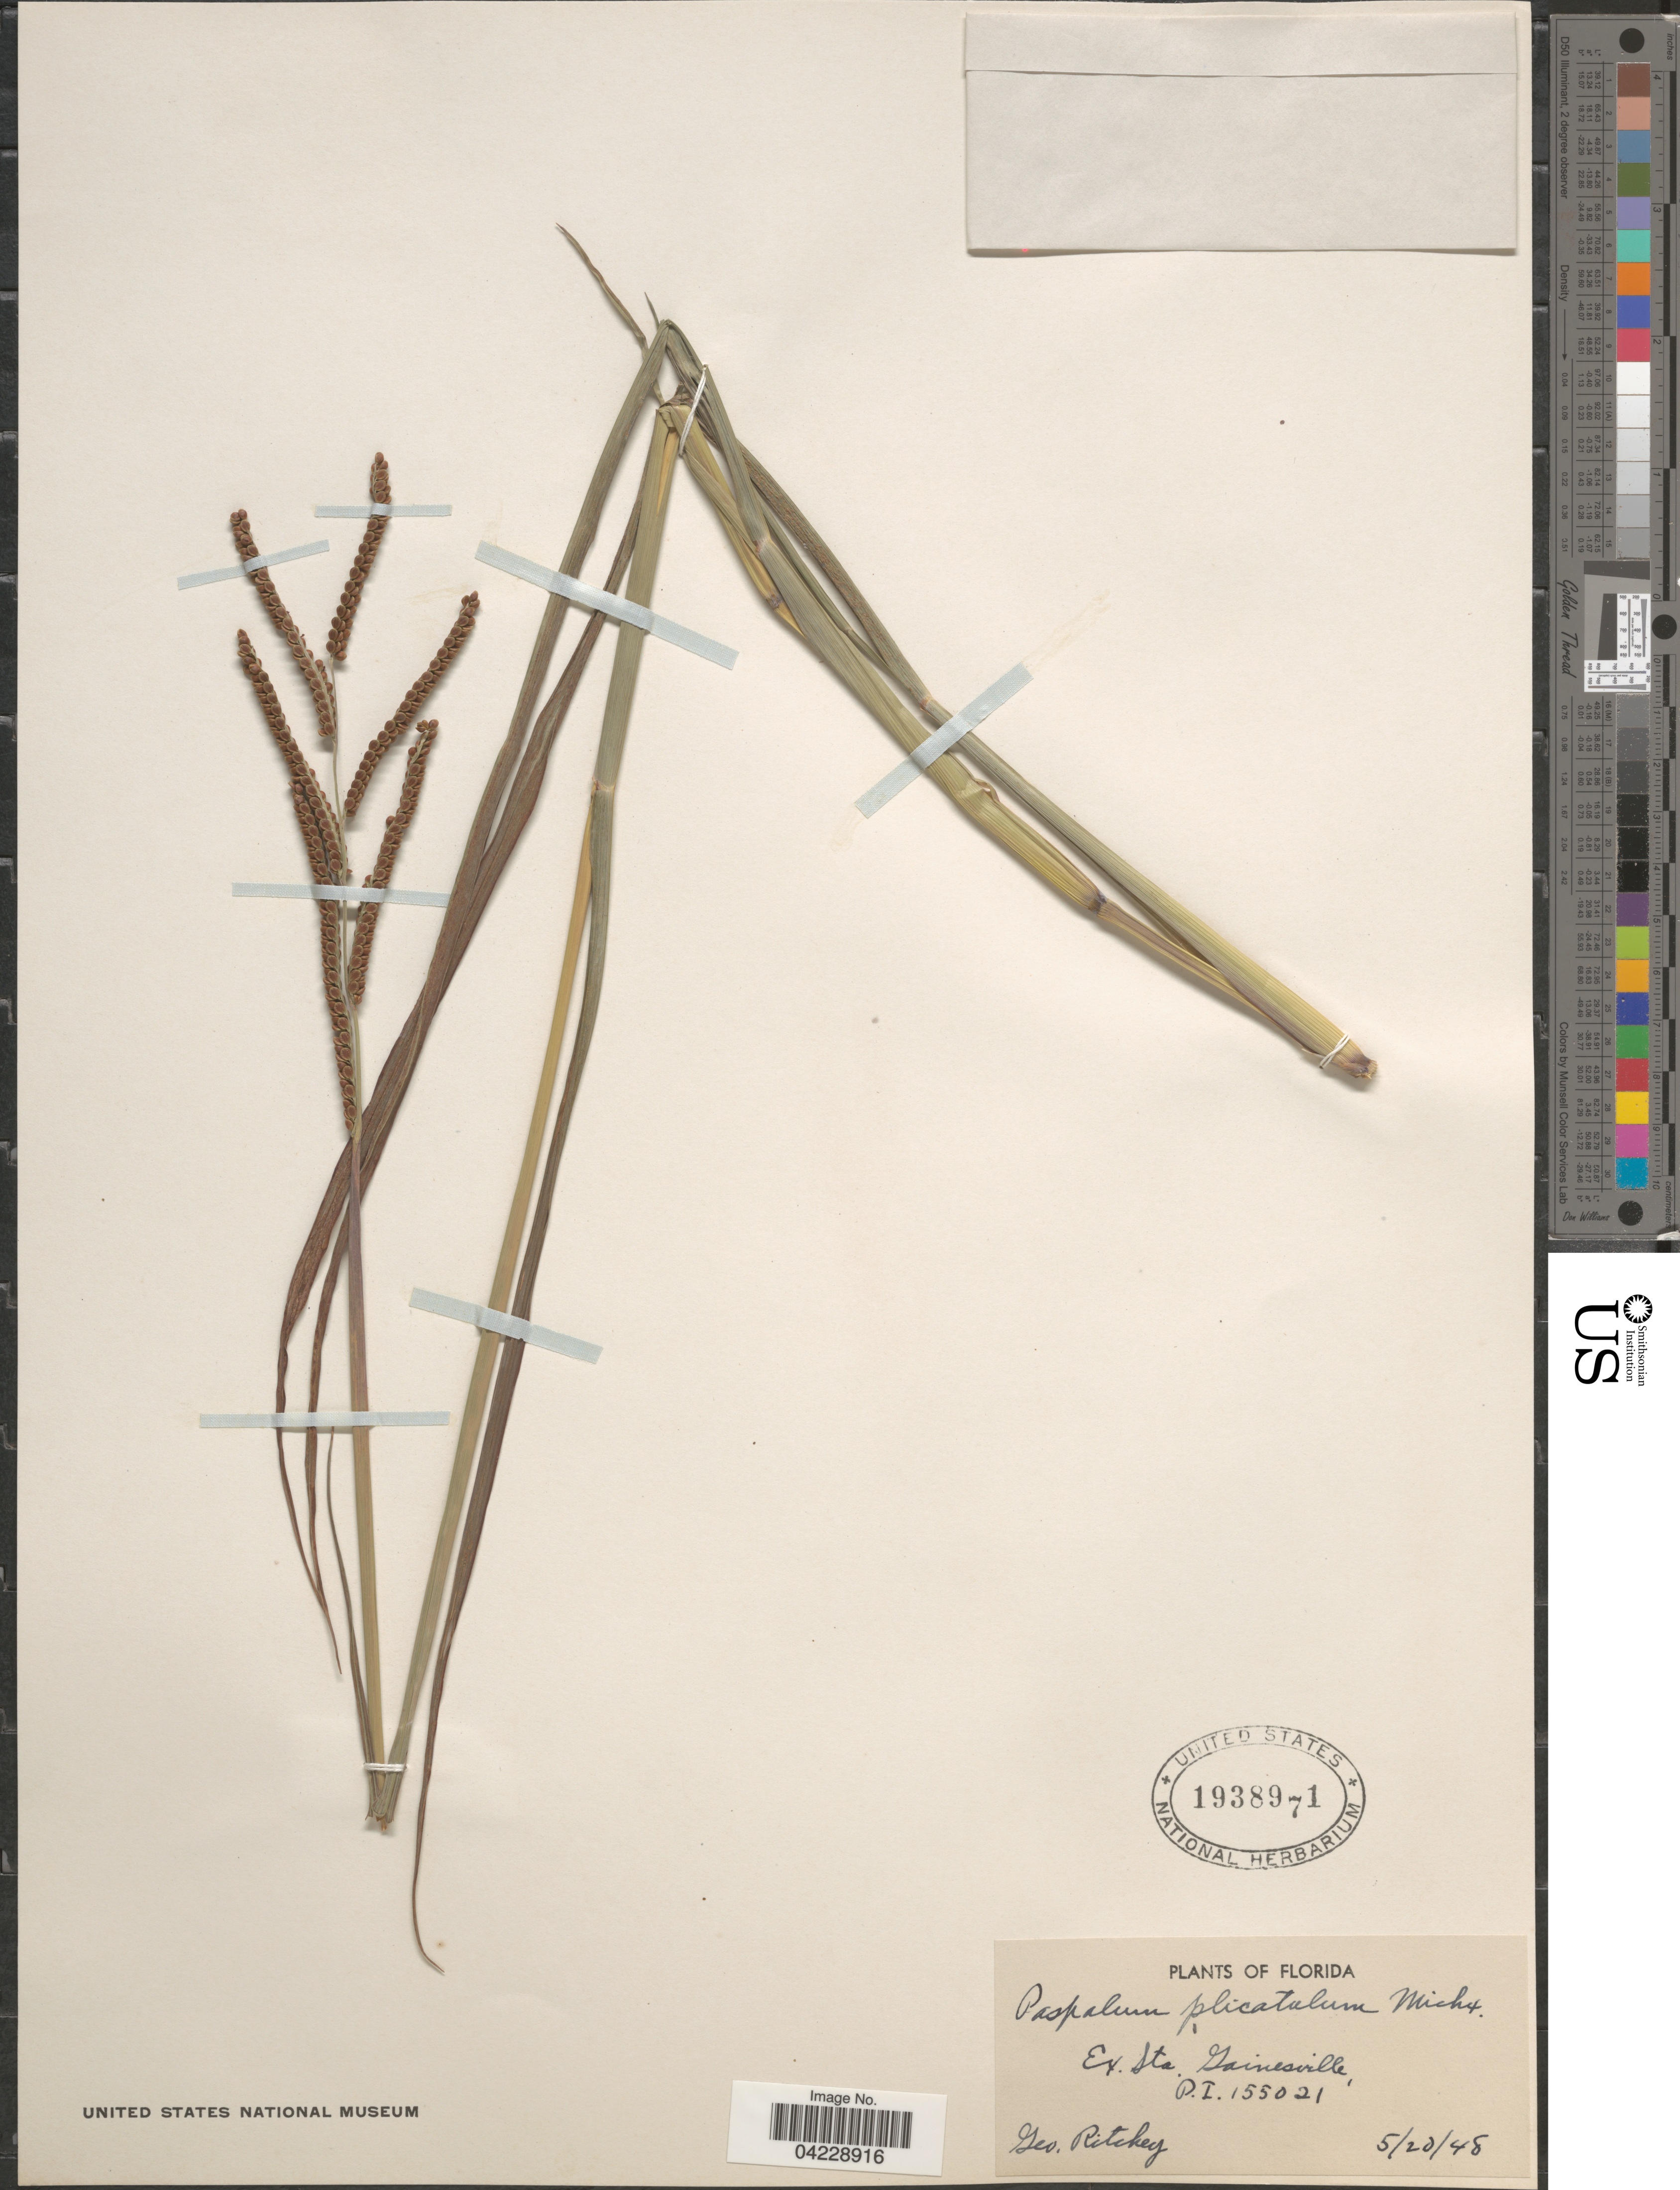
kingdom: Plantae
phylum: Tracheophyta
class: Liliopsida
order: Poales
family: Poaceae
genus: Paspalum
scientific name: Paspalum plicatulum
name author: Michx.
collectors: G. Ritchey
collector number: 155021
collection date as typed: Transcribed d/m/y: 20/5/48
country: United States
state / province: Florida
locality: Ex. Sta. Gainesville.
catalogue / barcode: US 1938971